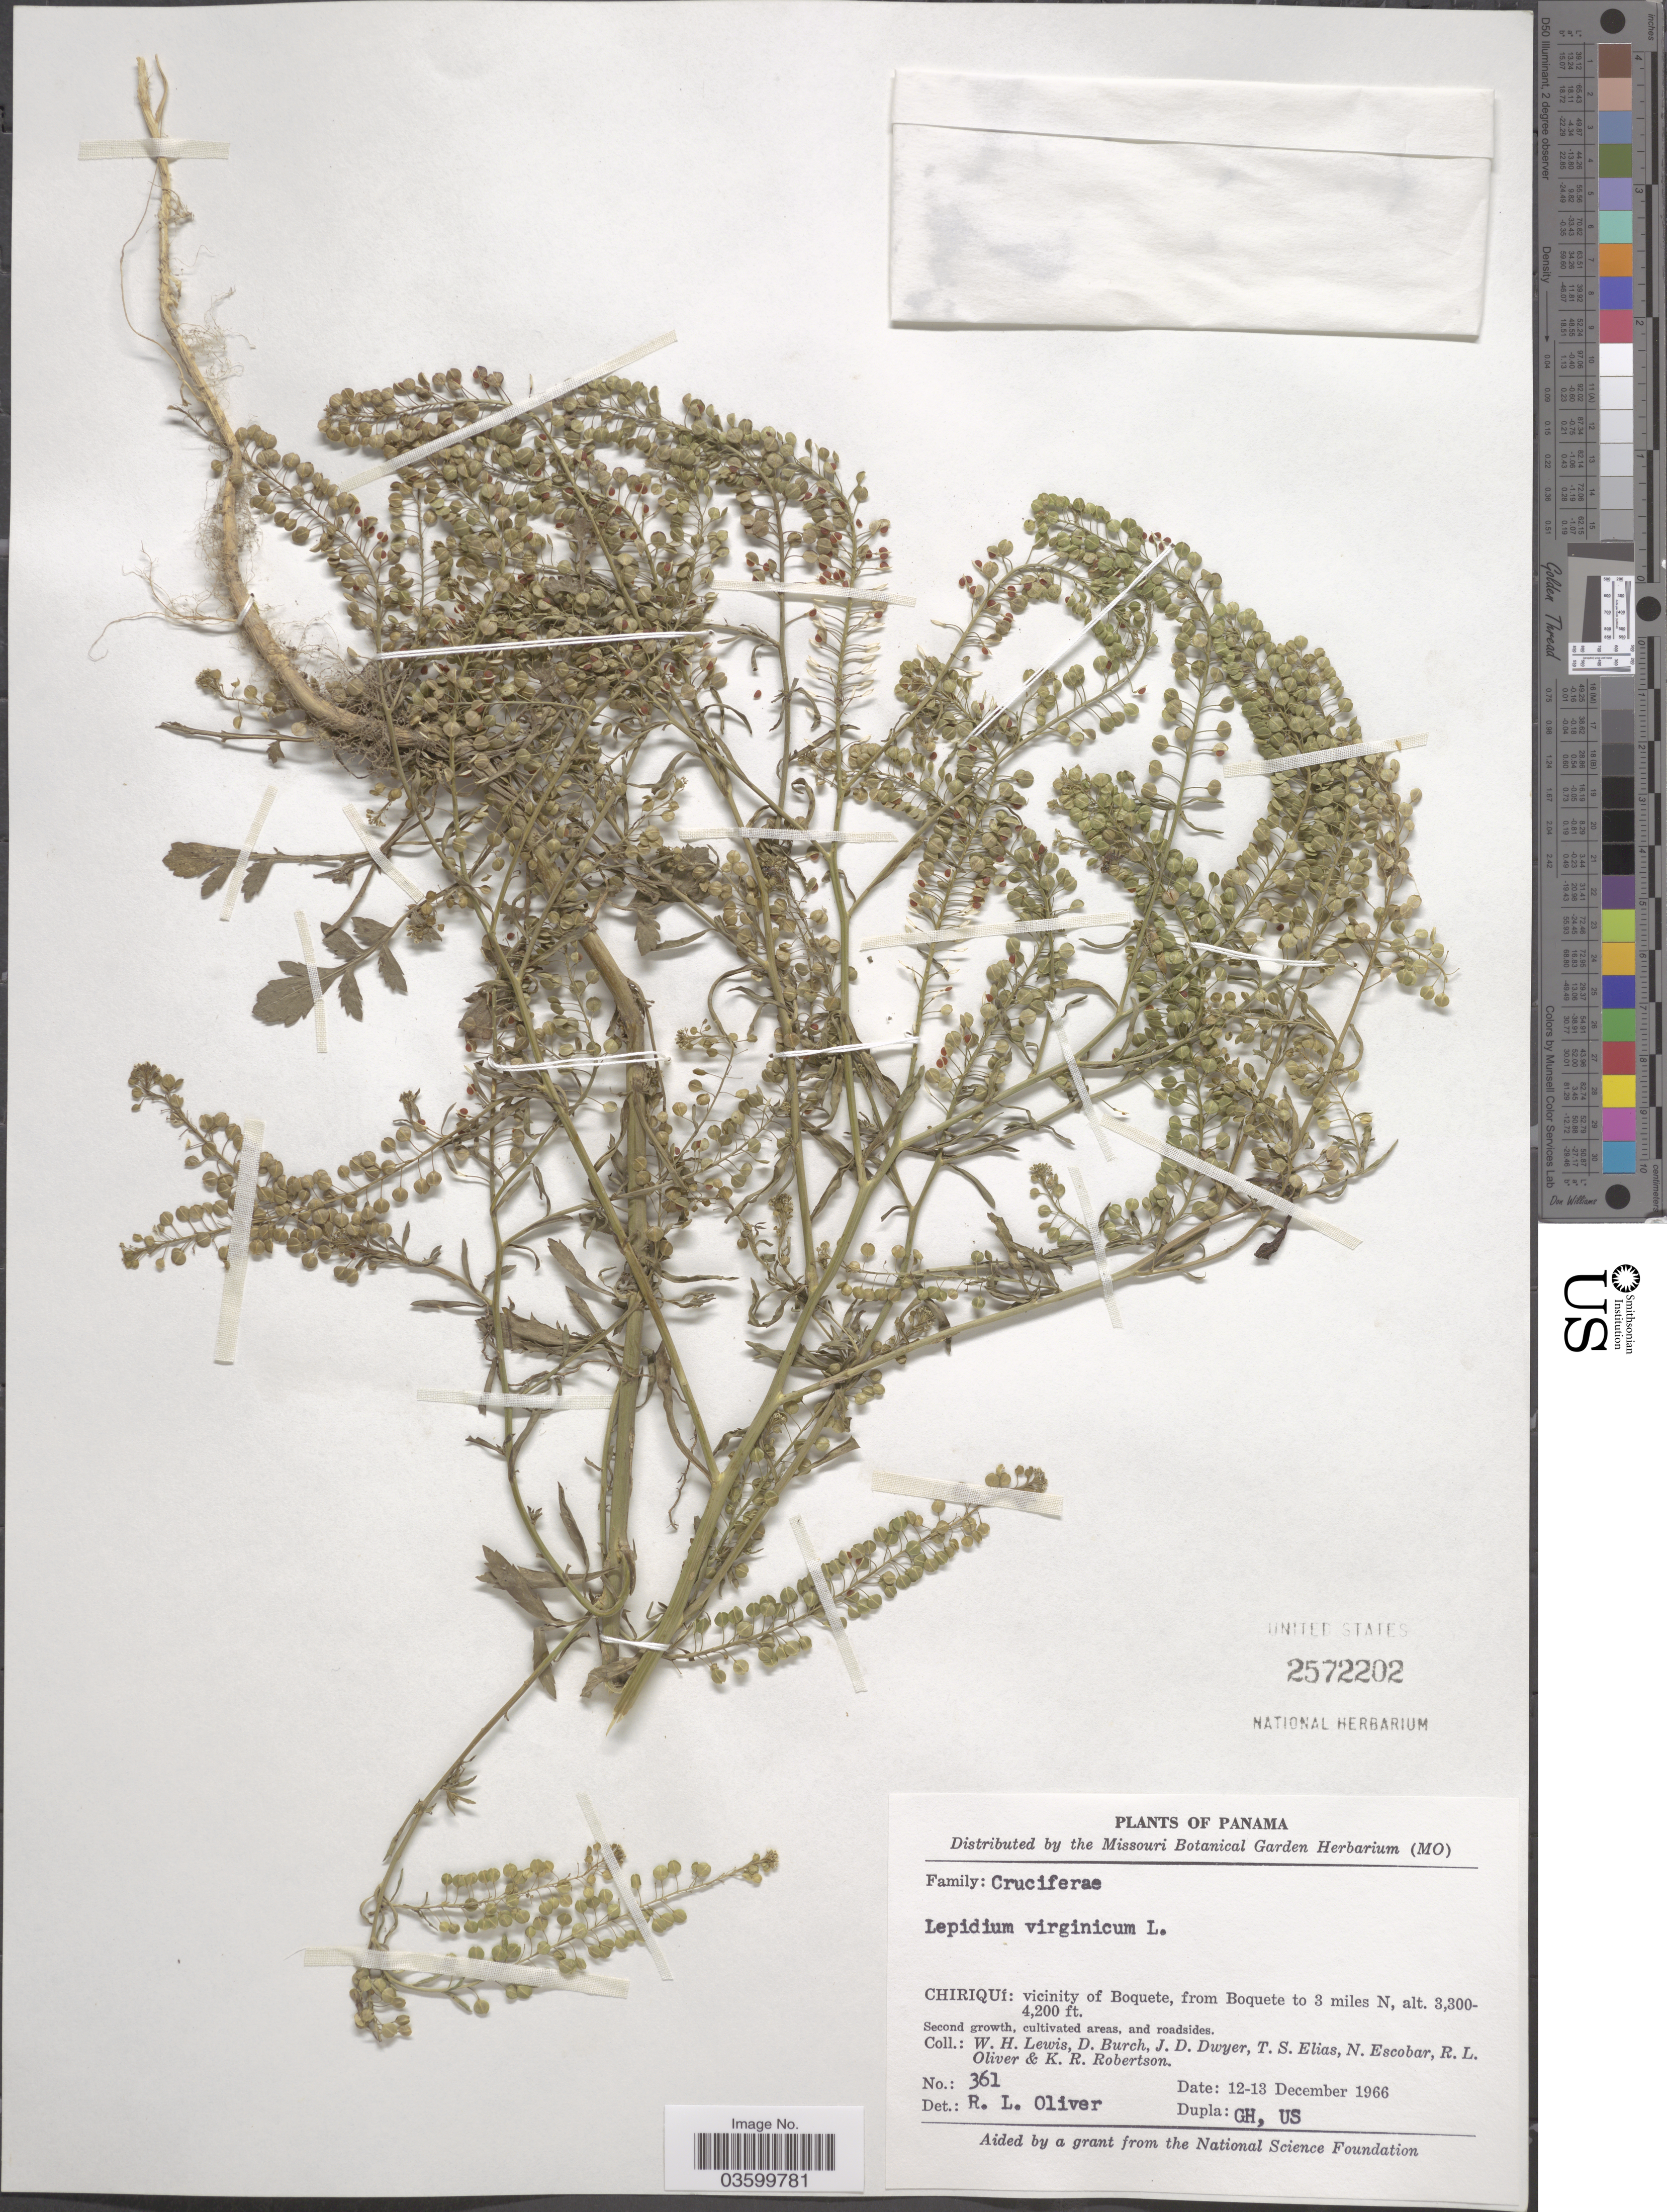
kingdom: Plantae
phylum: Tracheophyta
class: Magnoliopsida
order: Brassicales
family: Brassicaceae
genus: Lepidium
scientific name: Lepidium virginicum var. centrali-americanum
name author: (Thell.) C.L. Hitchc.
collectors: W. H. Lewis, D. Burch, J. D. Dwyer, T. S. Elias & et al.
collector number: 361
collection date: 1966-12-12/1966-12-13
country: Panama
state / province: Chiriqui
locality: Vicinity of Boquete, from Boquete to 3 miles N.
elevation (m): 1006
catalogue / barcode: US 2572202